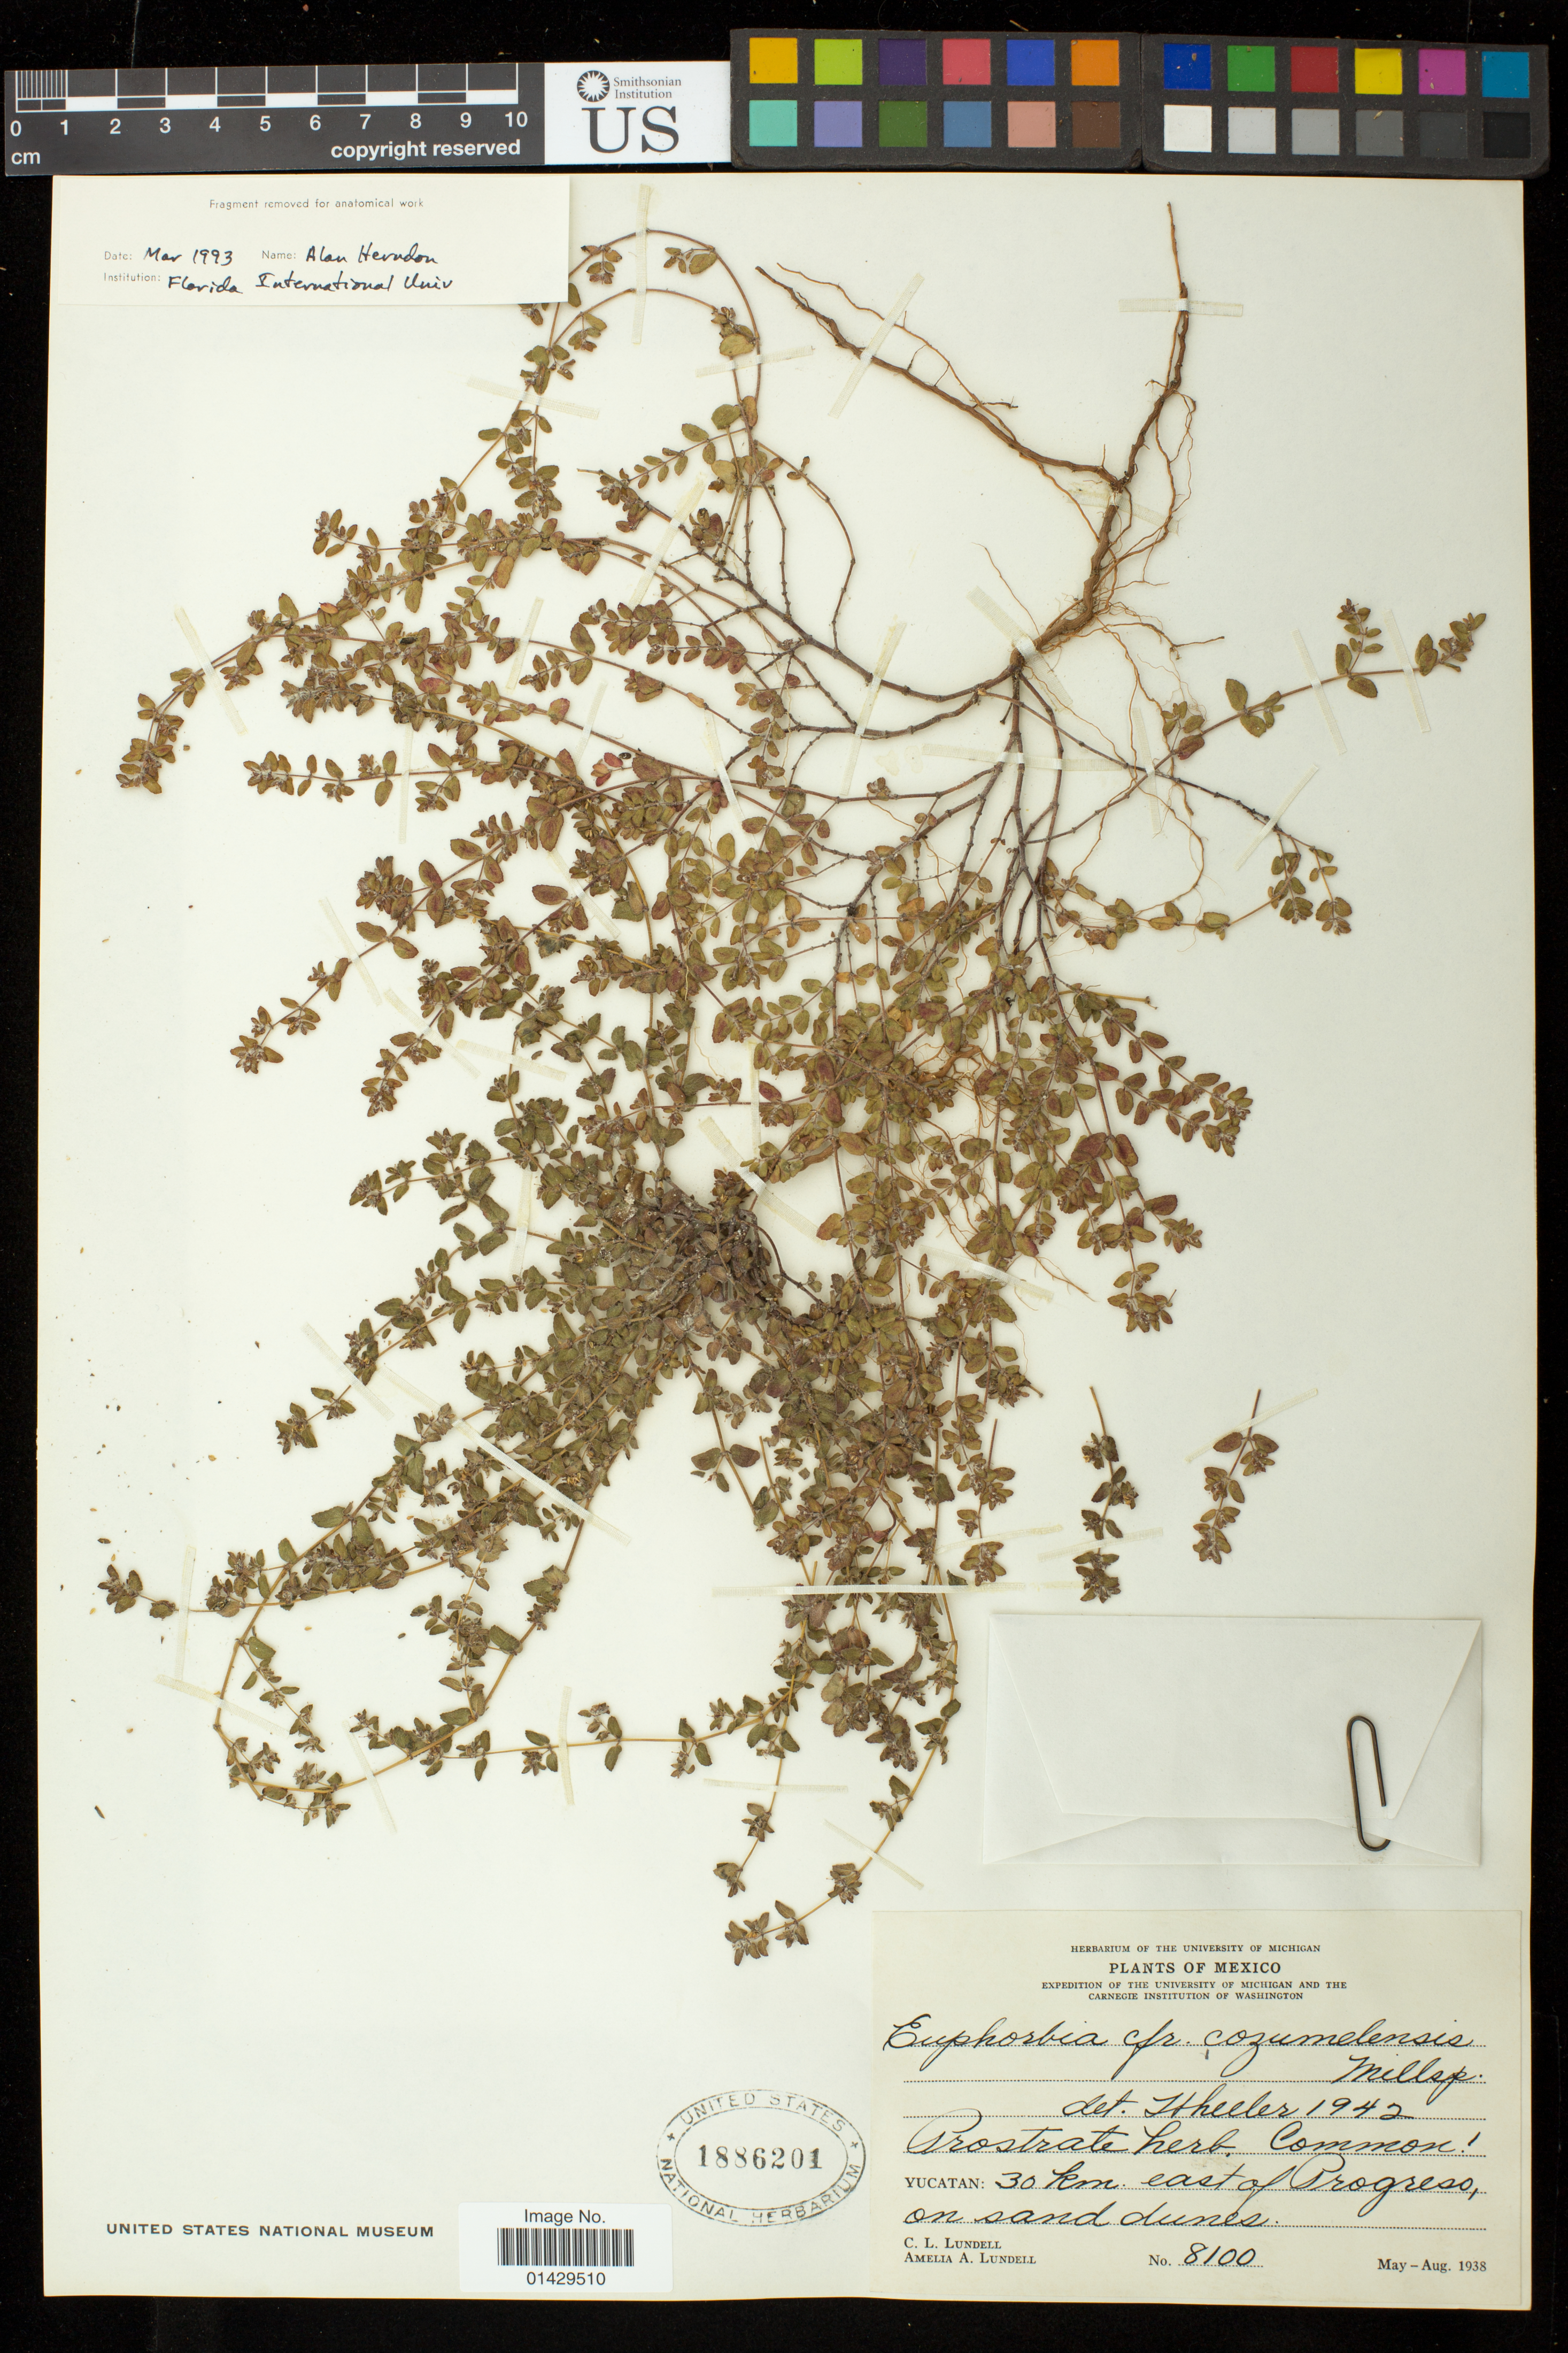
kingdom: Plantae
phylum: Tracheophyta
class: Magnoliopsida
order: Malpighiales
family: Euphorbiaceae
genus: Euphorbia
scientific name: Euphorbia cozumelensis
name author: Millsp.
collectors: C. L. Lundell & A. A. Lundell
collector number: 8100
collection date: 1938-05/1938-08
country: Mexico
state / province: Yucatán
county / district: Progreso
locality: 30 km. east of Progreso, on sand dunes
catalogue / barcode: US 1886201